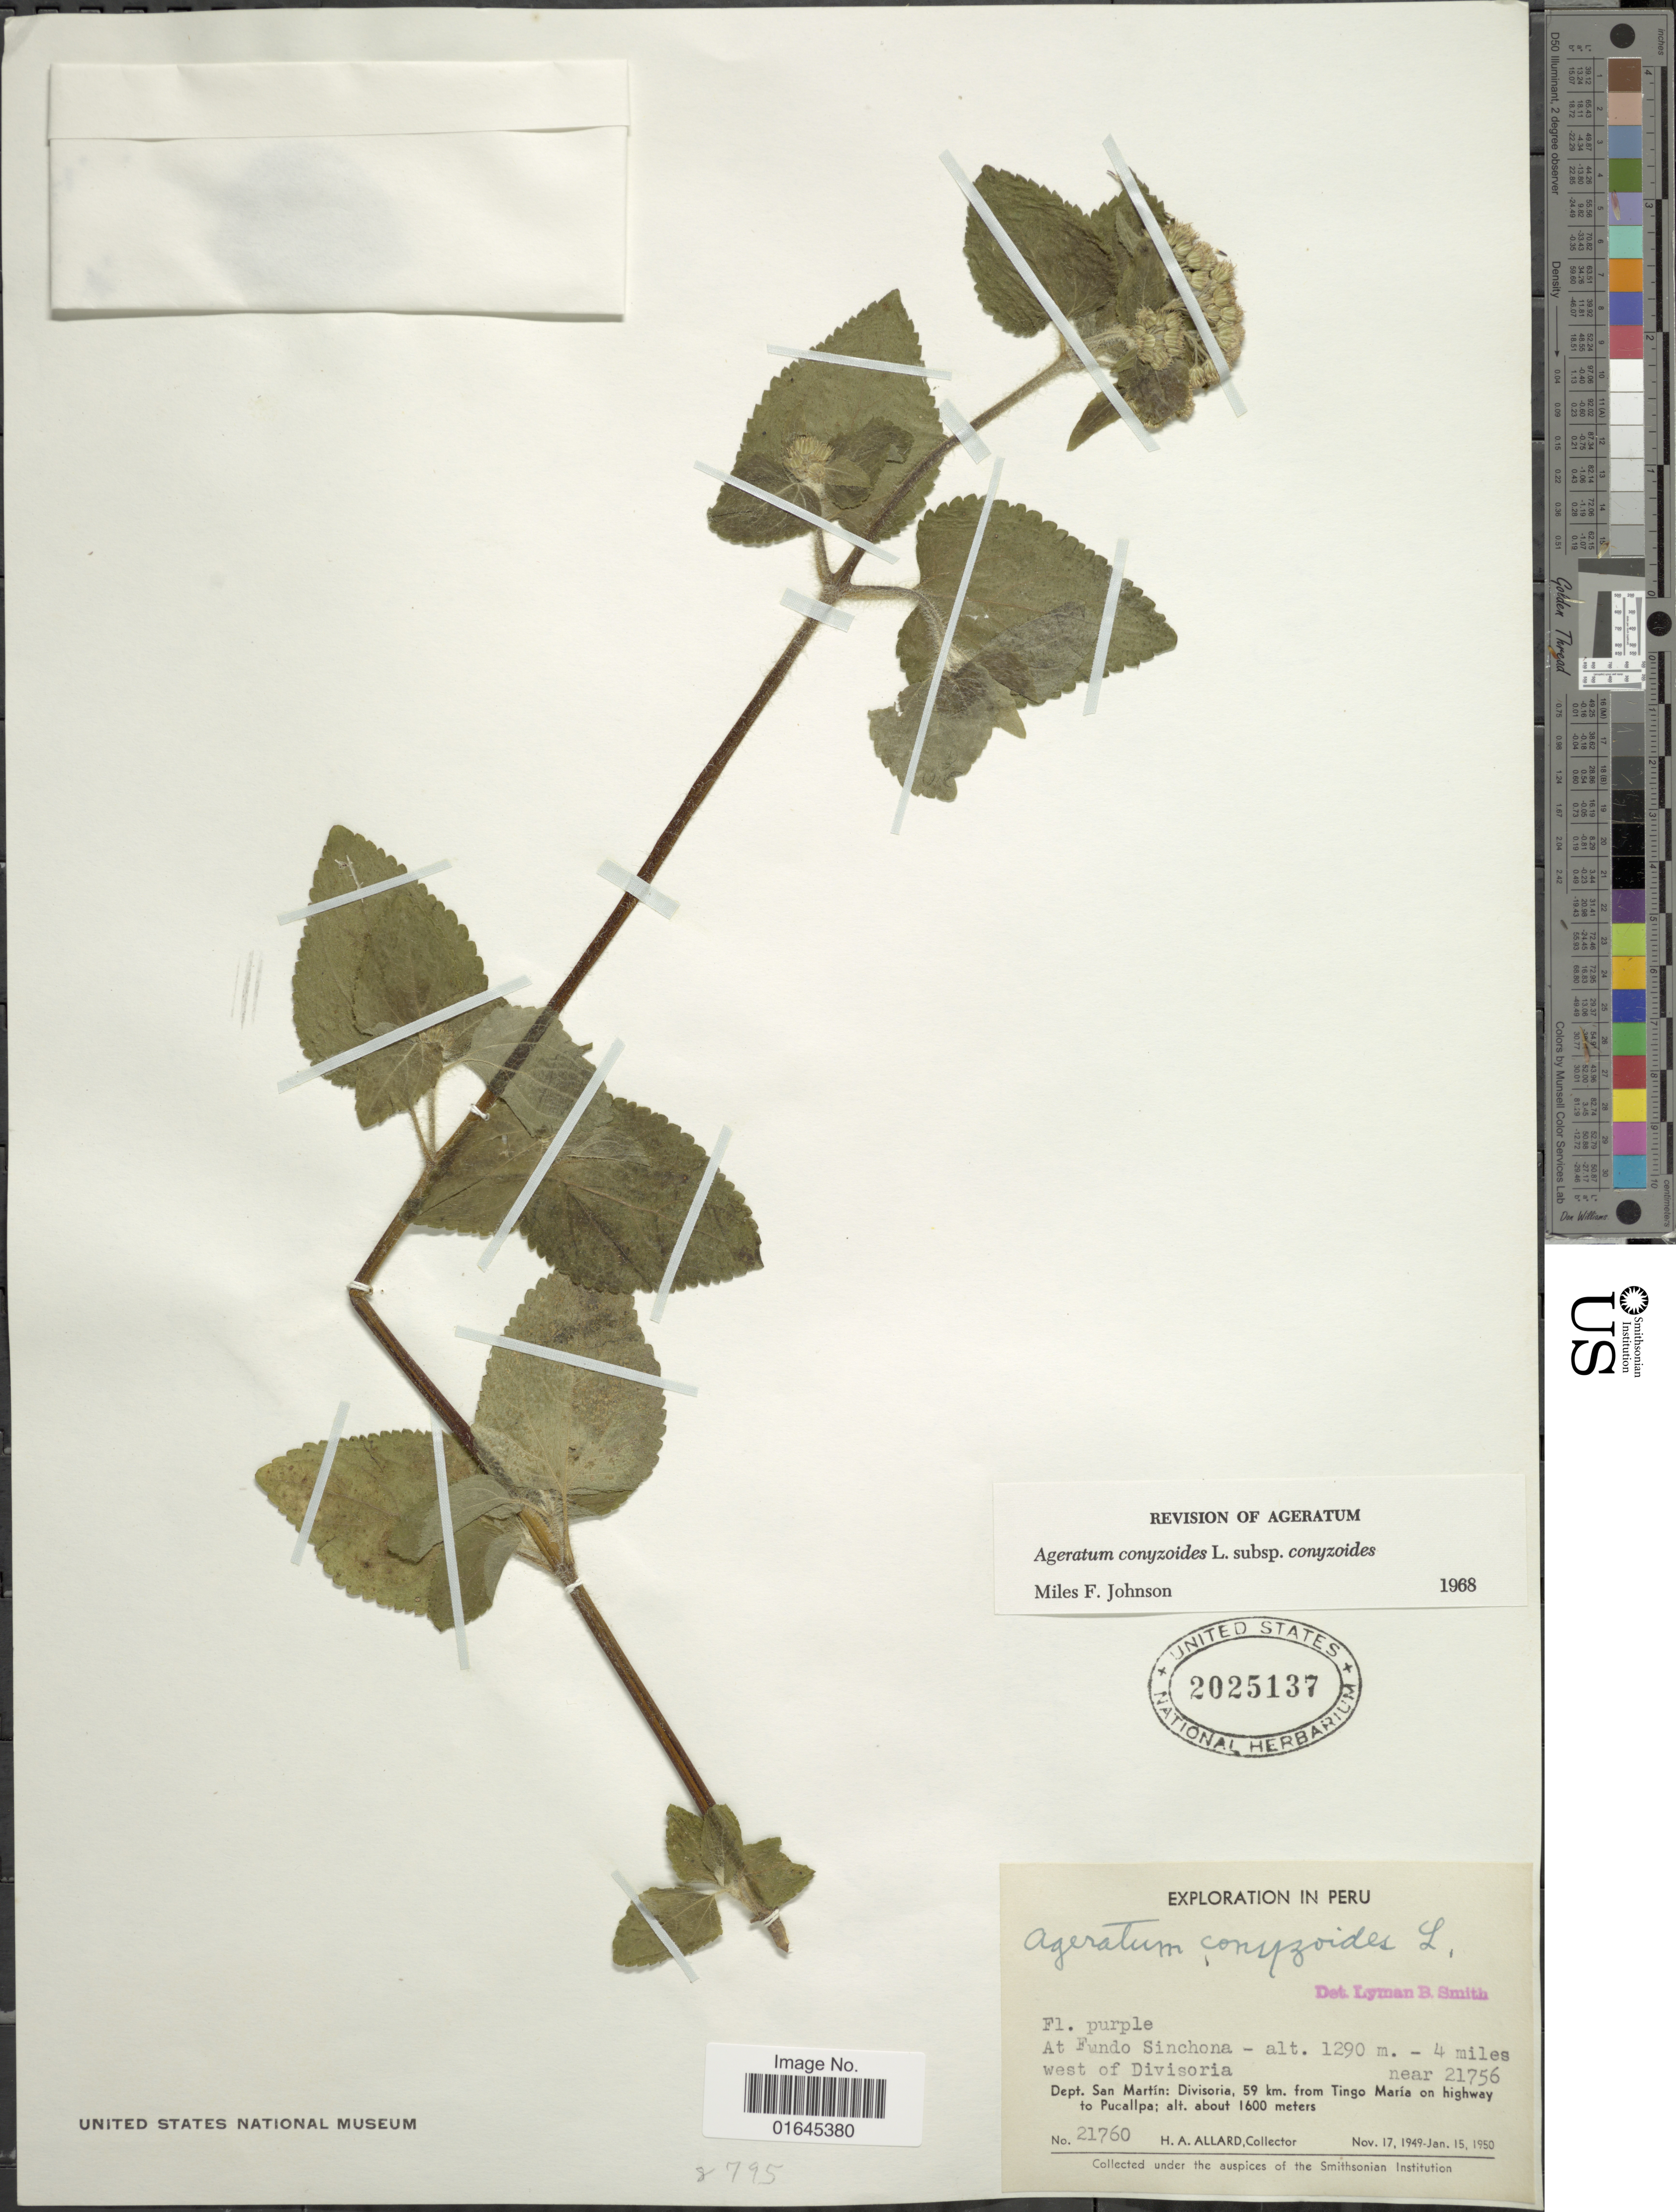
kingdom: Plantae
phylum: Tracheophyta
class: Magnoliopsida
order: Asterales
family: Asteraceae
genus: Ageratum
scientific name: Ageratum conyzoides subsp. conyzoides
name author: L.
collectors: H. A. Allard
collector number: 21760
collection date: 1949-11-17/1950-01-15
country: Peru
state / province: San Martín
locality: At Fundo Sinchona - 4 miles west of Divisoria, 59 km. from Tingo María on highway to Pucallpa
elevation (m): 1600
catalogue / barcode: US 2025137